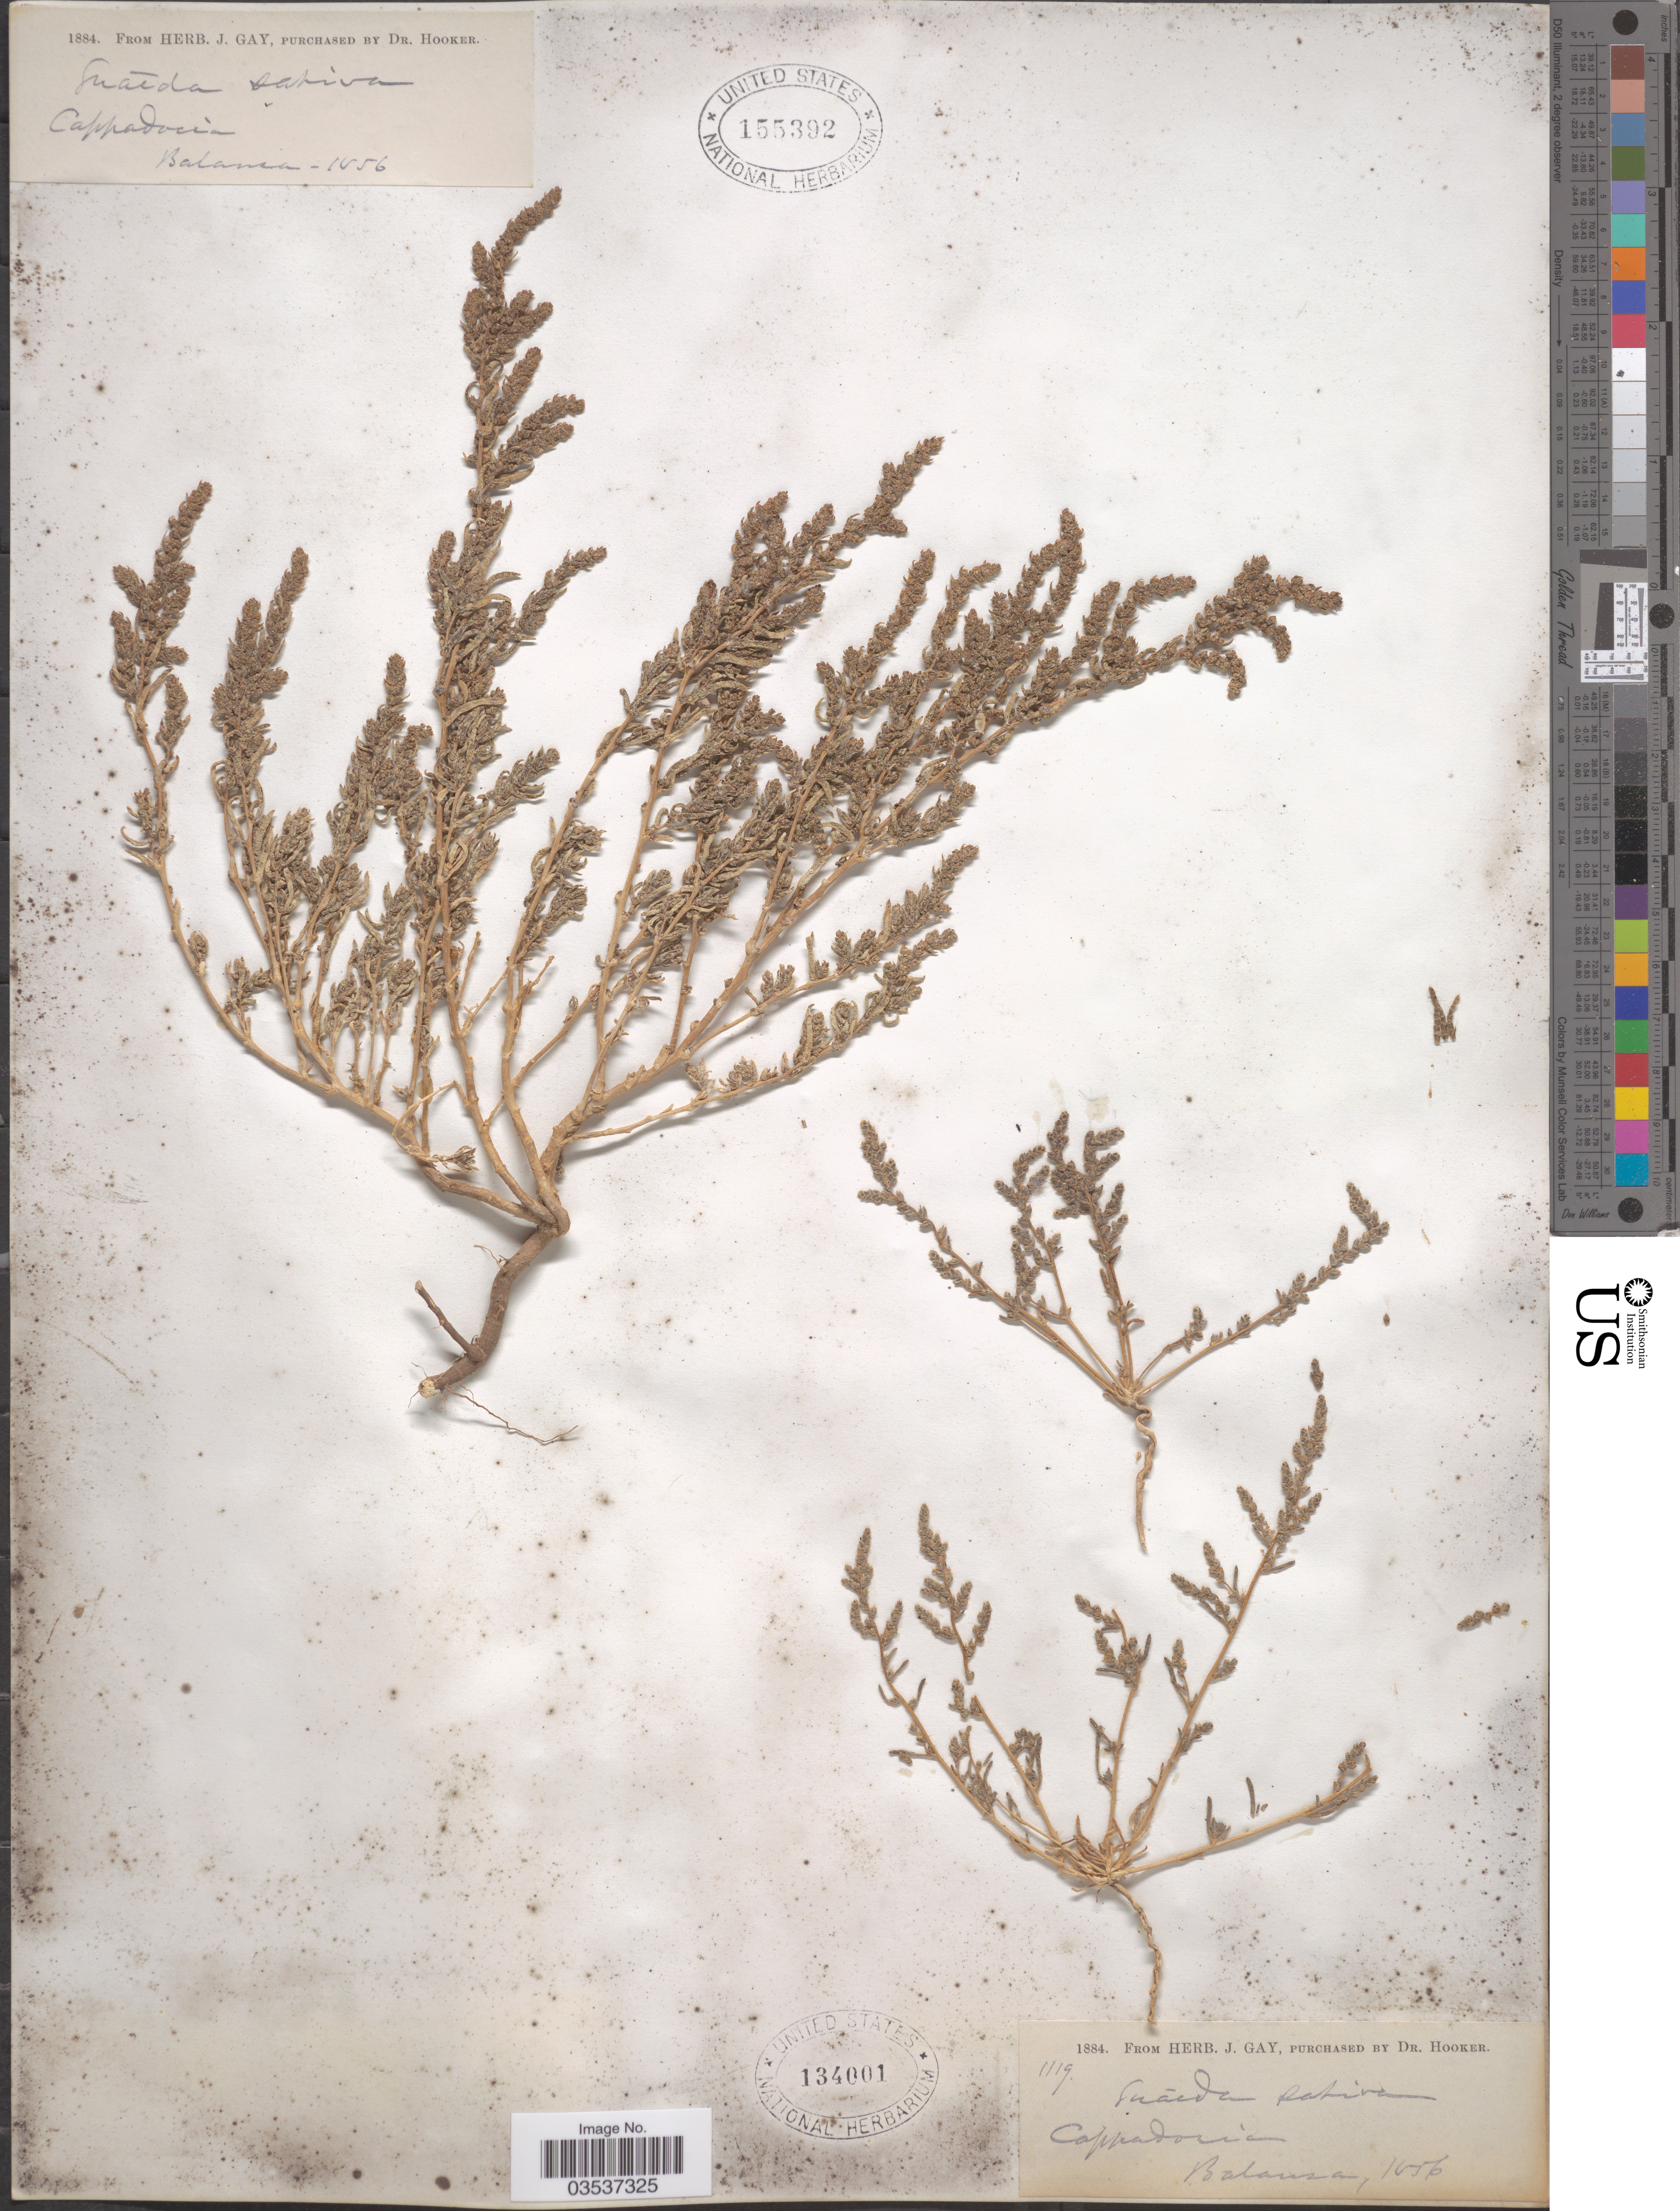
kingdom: Plantae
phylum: Tracheophyta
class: Magnoliopsida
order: Caryophyllales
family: Amaranthaceae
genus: Suaeda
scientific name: Suaeda sativa ined.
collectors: -. Balansa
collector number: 1119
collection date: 1856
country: Turkey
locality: Cappadocia.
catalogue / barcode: US 134001-2